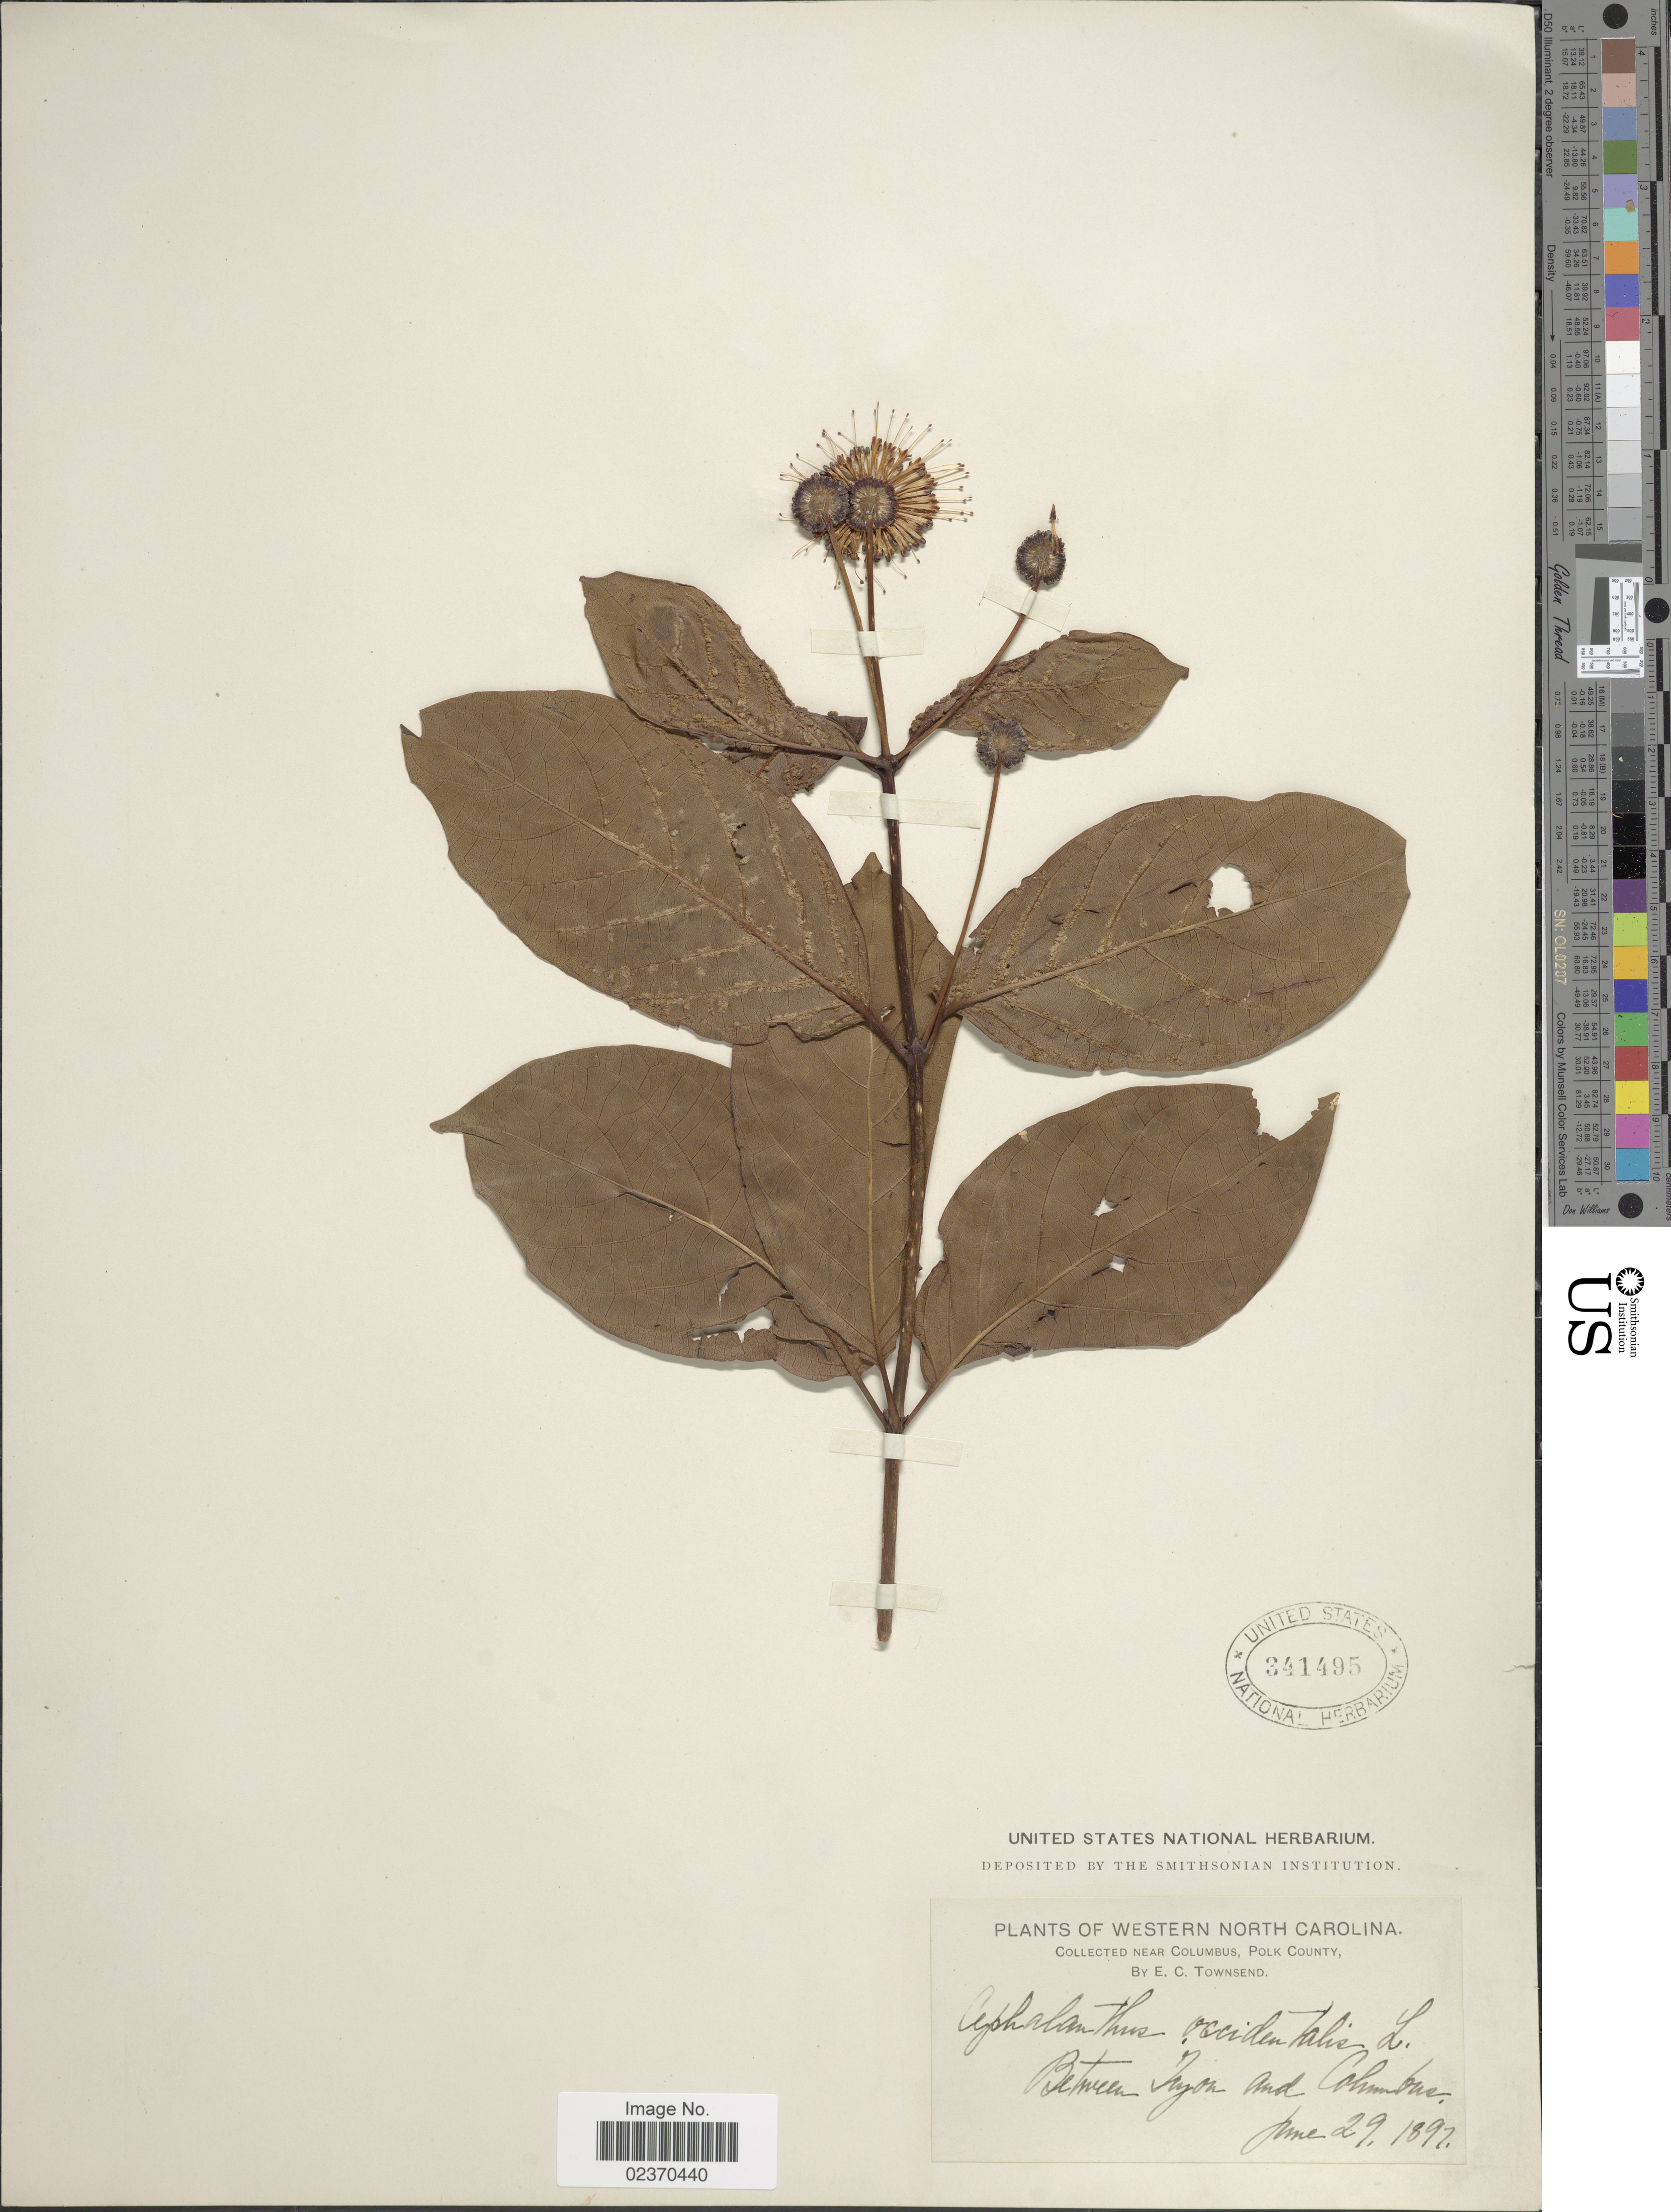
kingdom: Plantae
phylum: Tracheophyta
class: Magnoliopsida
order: Gentianales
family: Rubiaceae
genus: Cephalanthus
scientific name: Cephalanthus occidentalis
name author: L.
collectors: E. C. Townsend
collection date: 1897-06-29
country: United States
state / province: North Carolina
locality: Western North Carolina, Near Columbus, Polk County. Between Tryon and Columbus.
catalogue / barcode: US 341495